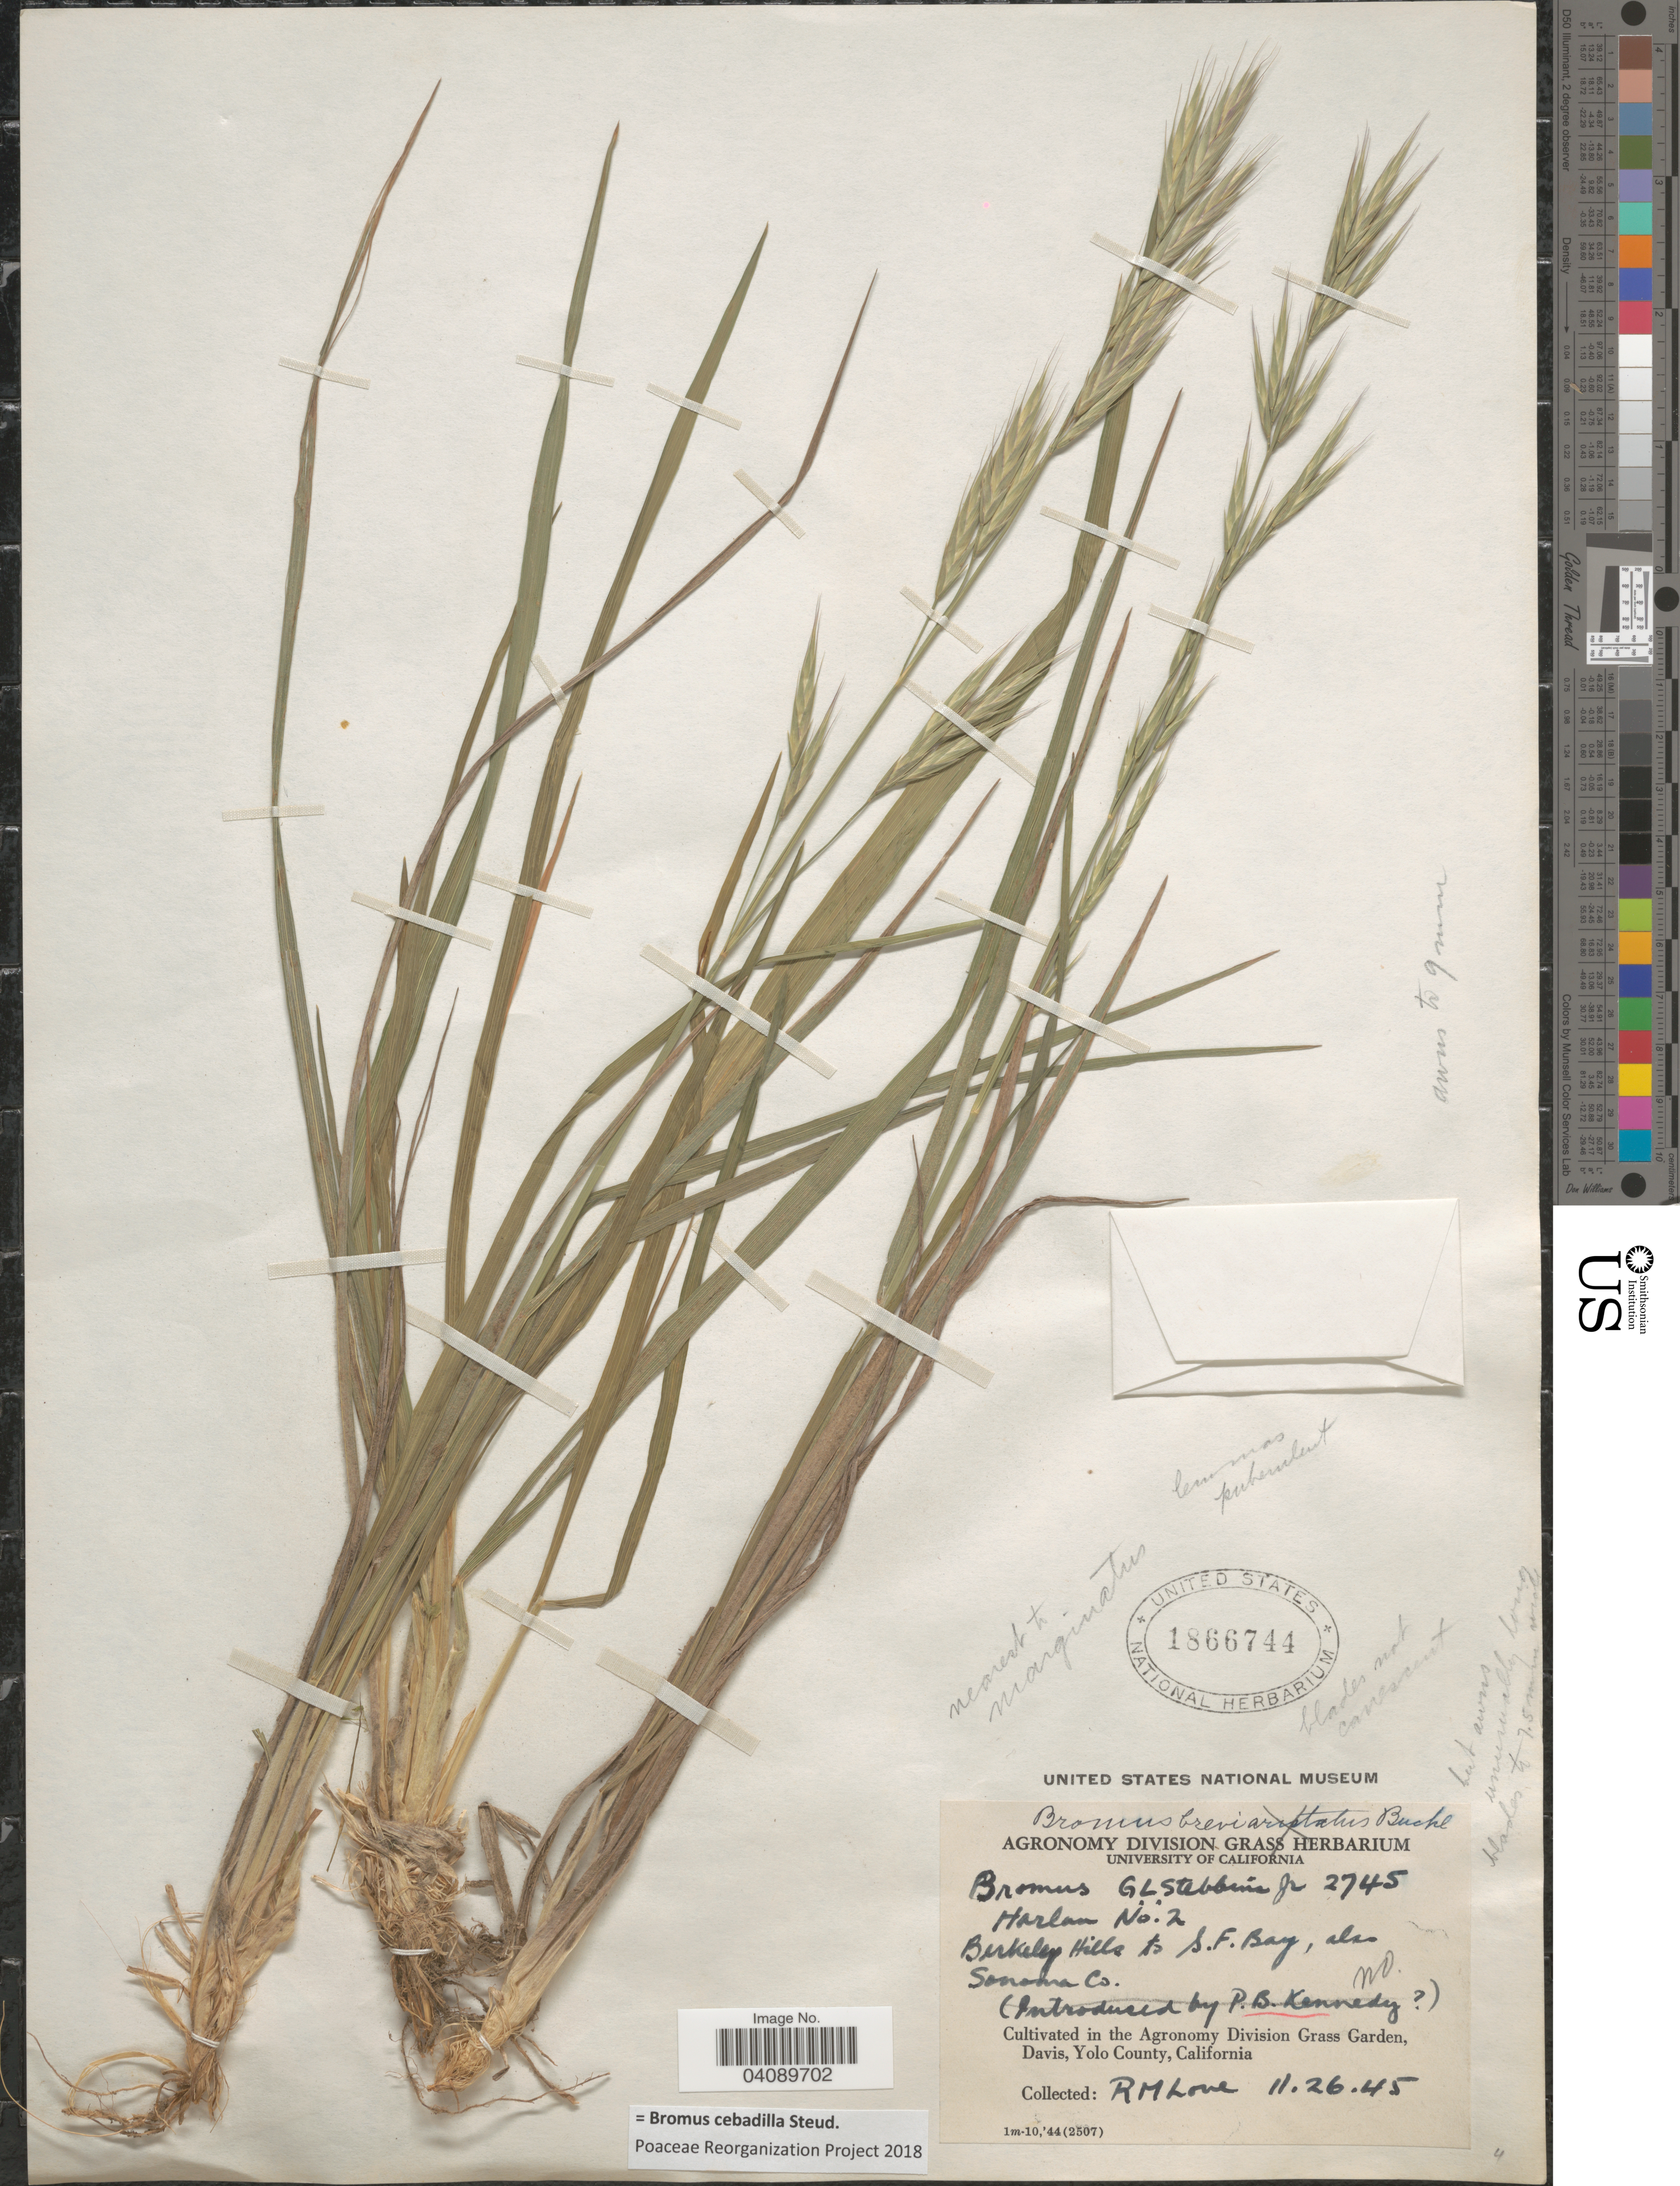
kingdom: Plantae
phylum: Tracheophyta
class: Liliopsida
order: Poales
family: Poaceae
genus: Bromus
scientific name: Bromus cebadilla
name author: Steud.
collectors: R. M. Love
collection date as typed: Transcribed d/m/y: 26/11/45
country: United States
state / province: California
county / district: Yolo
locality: Cultivated in the Agronomy Division Grass Garden, Davis, Yolo County.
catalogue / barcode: US 1866744